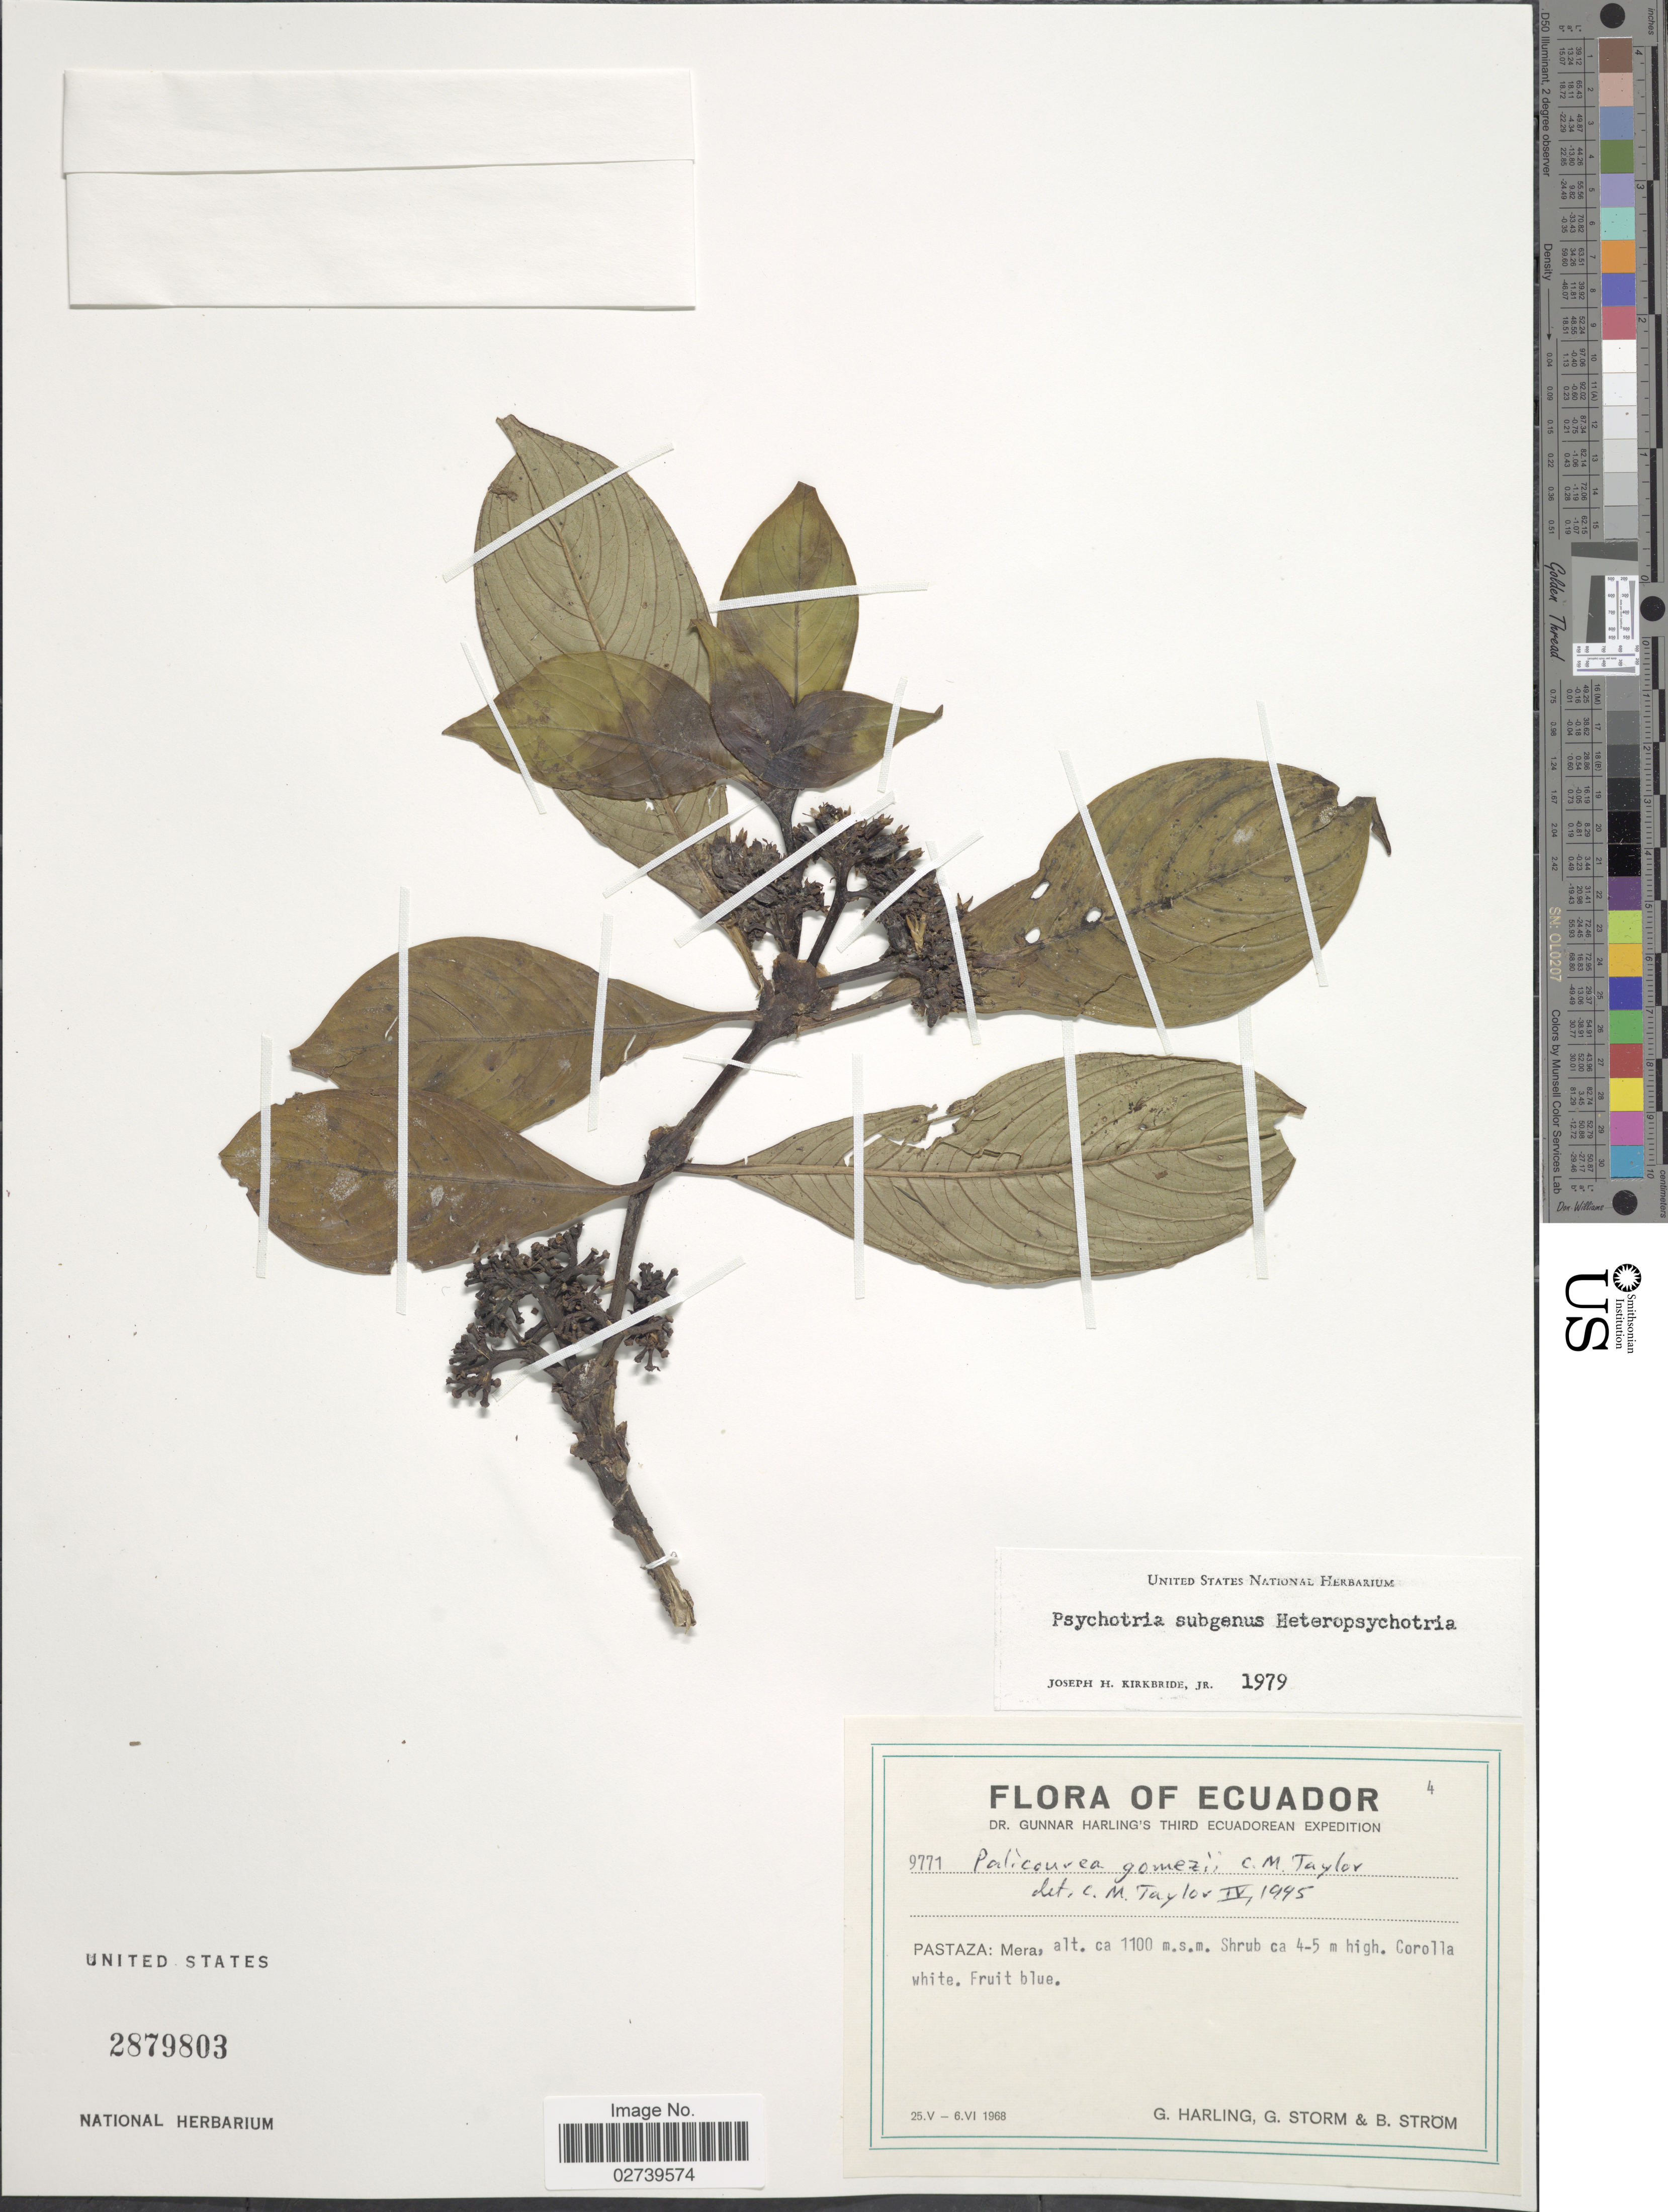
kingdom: Plantae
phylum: Tracheophyta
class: Magnoliopsida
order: Gentianales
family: Rubiaceae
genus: Palicourea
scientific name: Palicourea gomezii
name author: C.M. Taylor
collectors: G. Harling, G. Storm & B. Ström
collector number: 9771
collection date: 1968-05-25/1968-06-06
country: Ecuador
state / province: Pastaza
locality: Mera.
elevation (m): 1100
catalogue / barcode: US 2879803